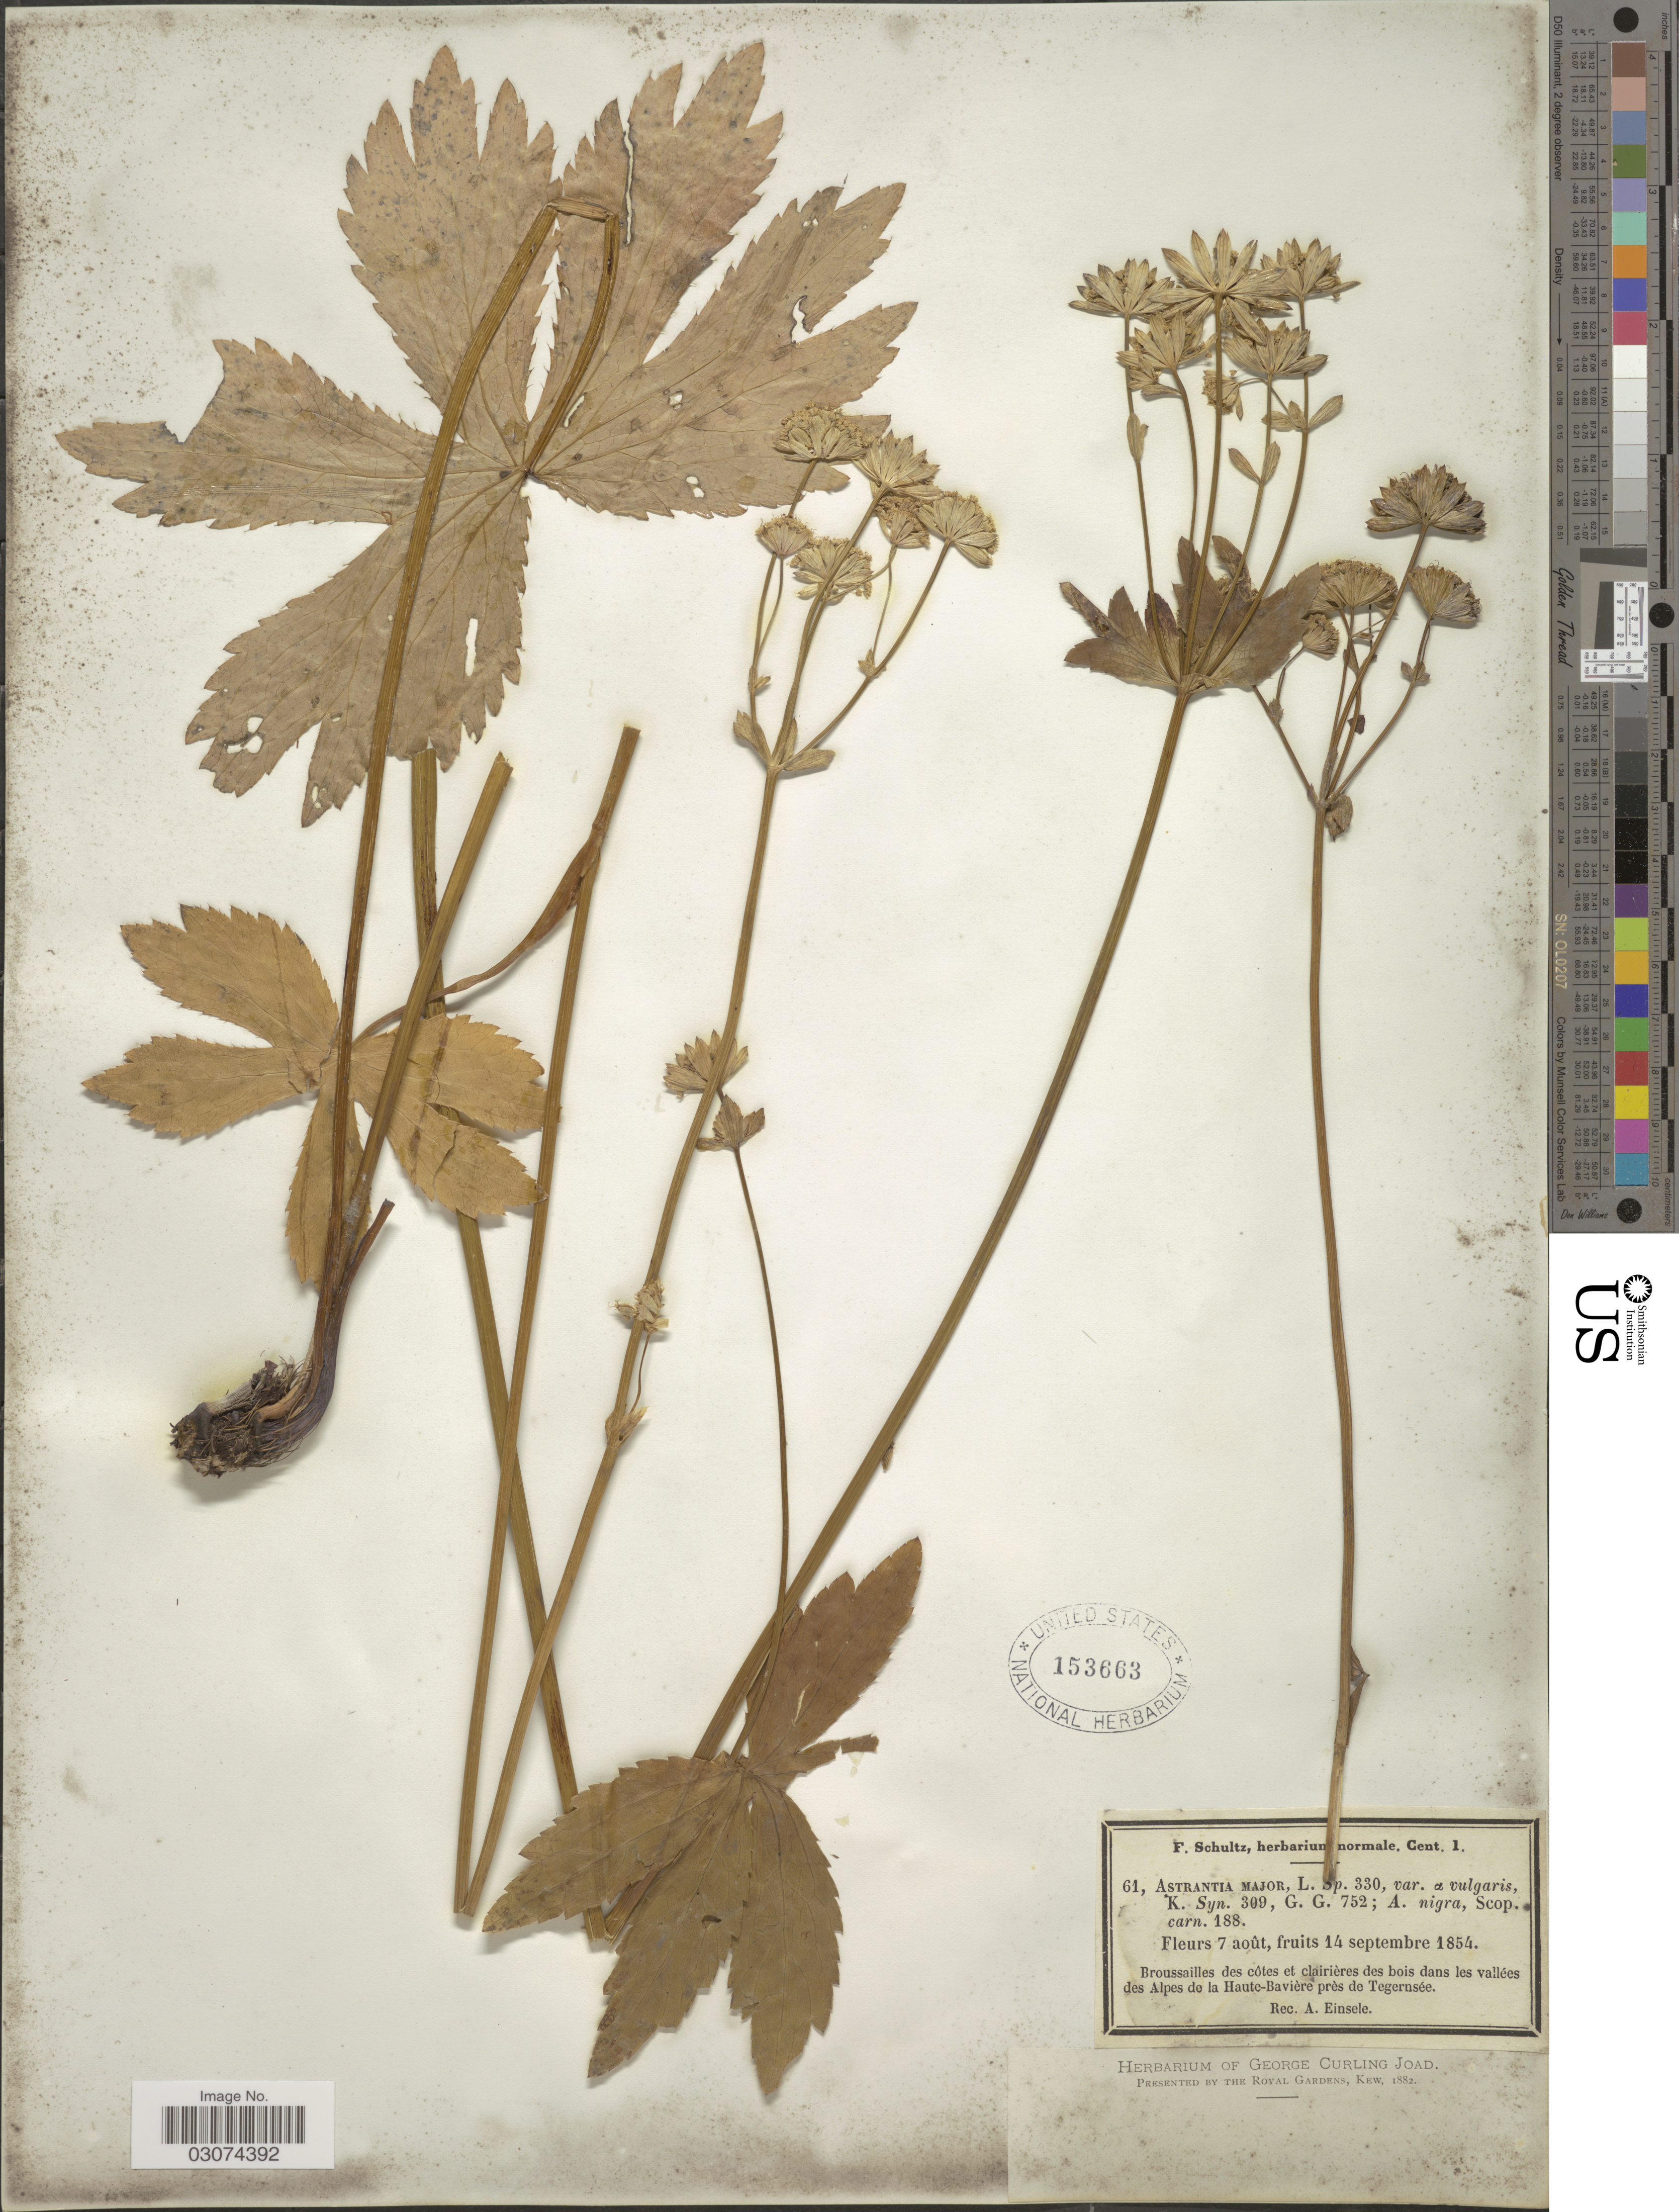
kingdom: Plantae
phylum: Tracheophyta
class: Magnoliopsida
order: Apiales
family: Apiaceae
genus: Astrantia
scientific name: Astrantia major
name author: L.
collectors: A. Einsele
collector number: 61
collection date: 1854-08-07/1854-09-14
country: Germany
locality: Broussailles des côtes et clairières des bois dans les vallées des Alpes de la Haute-Bavière près de Tegernsée.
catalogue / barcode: US 153663